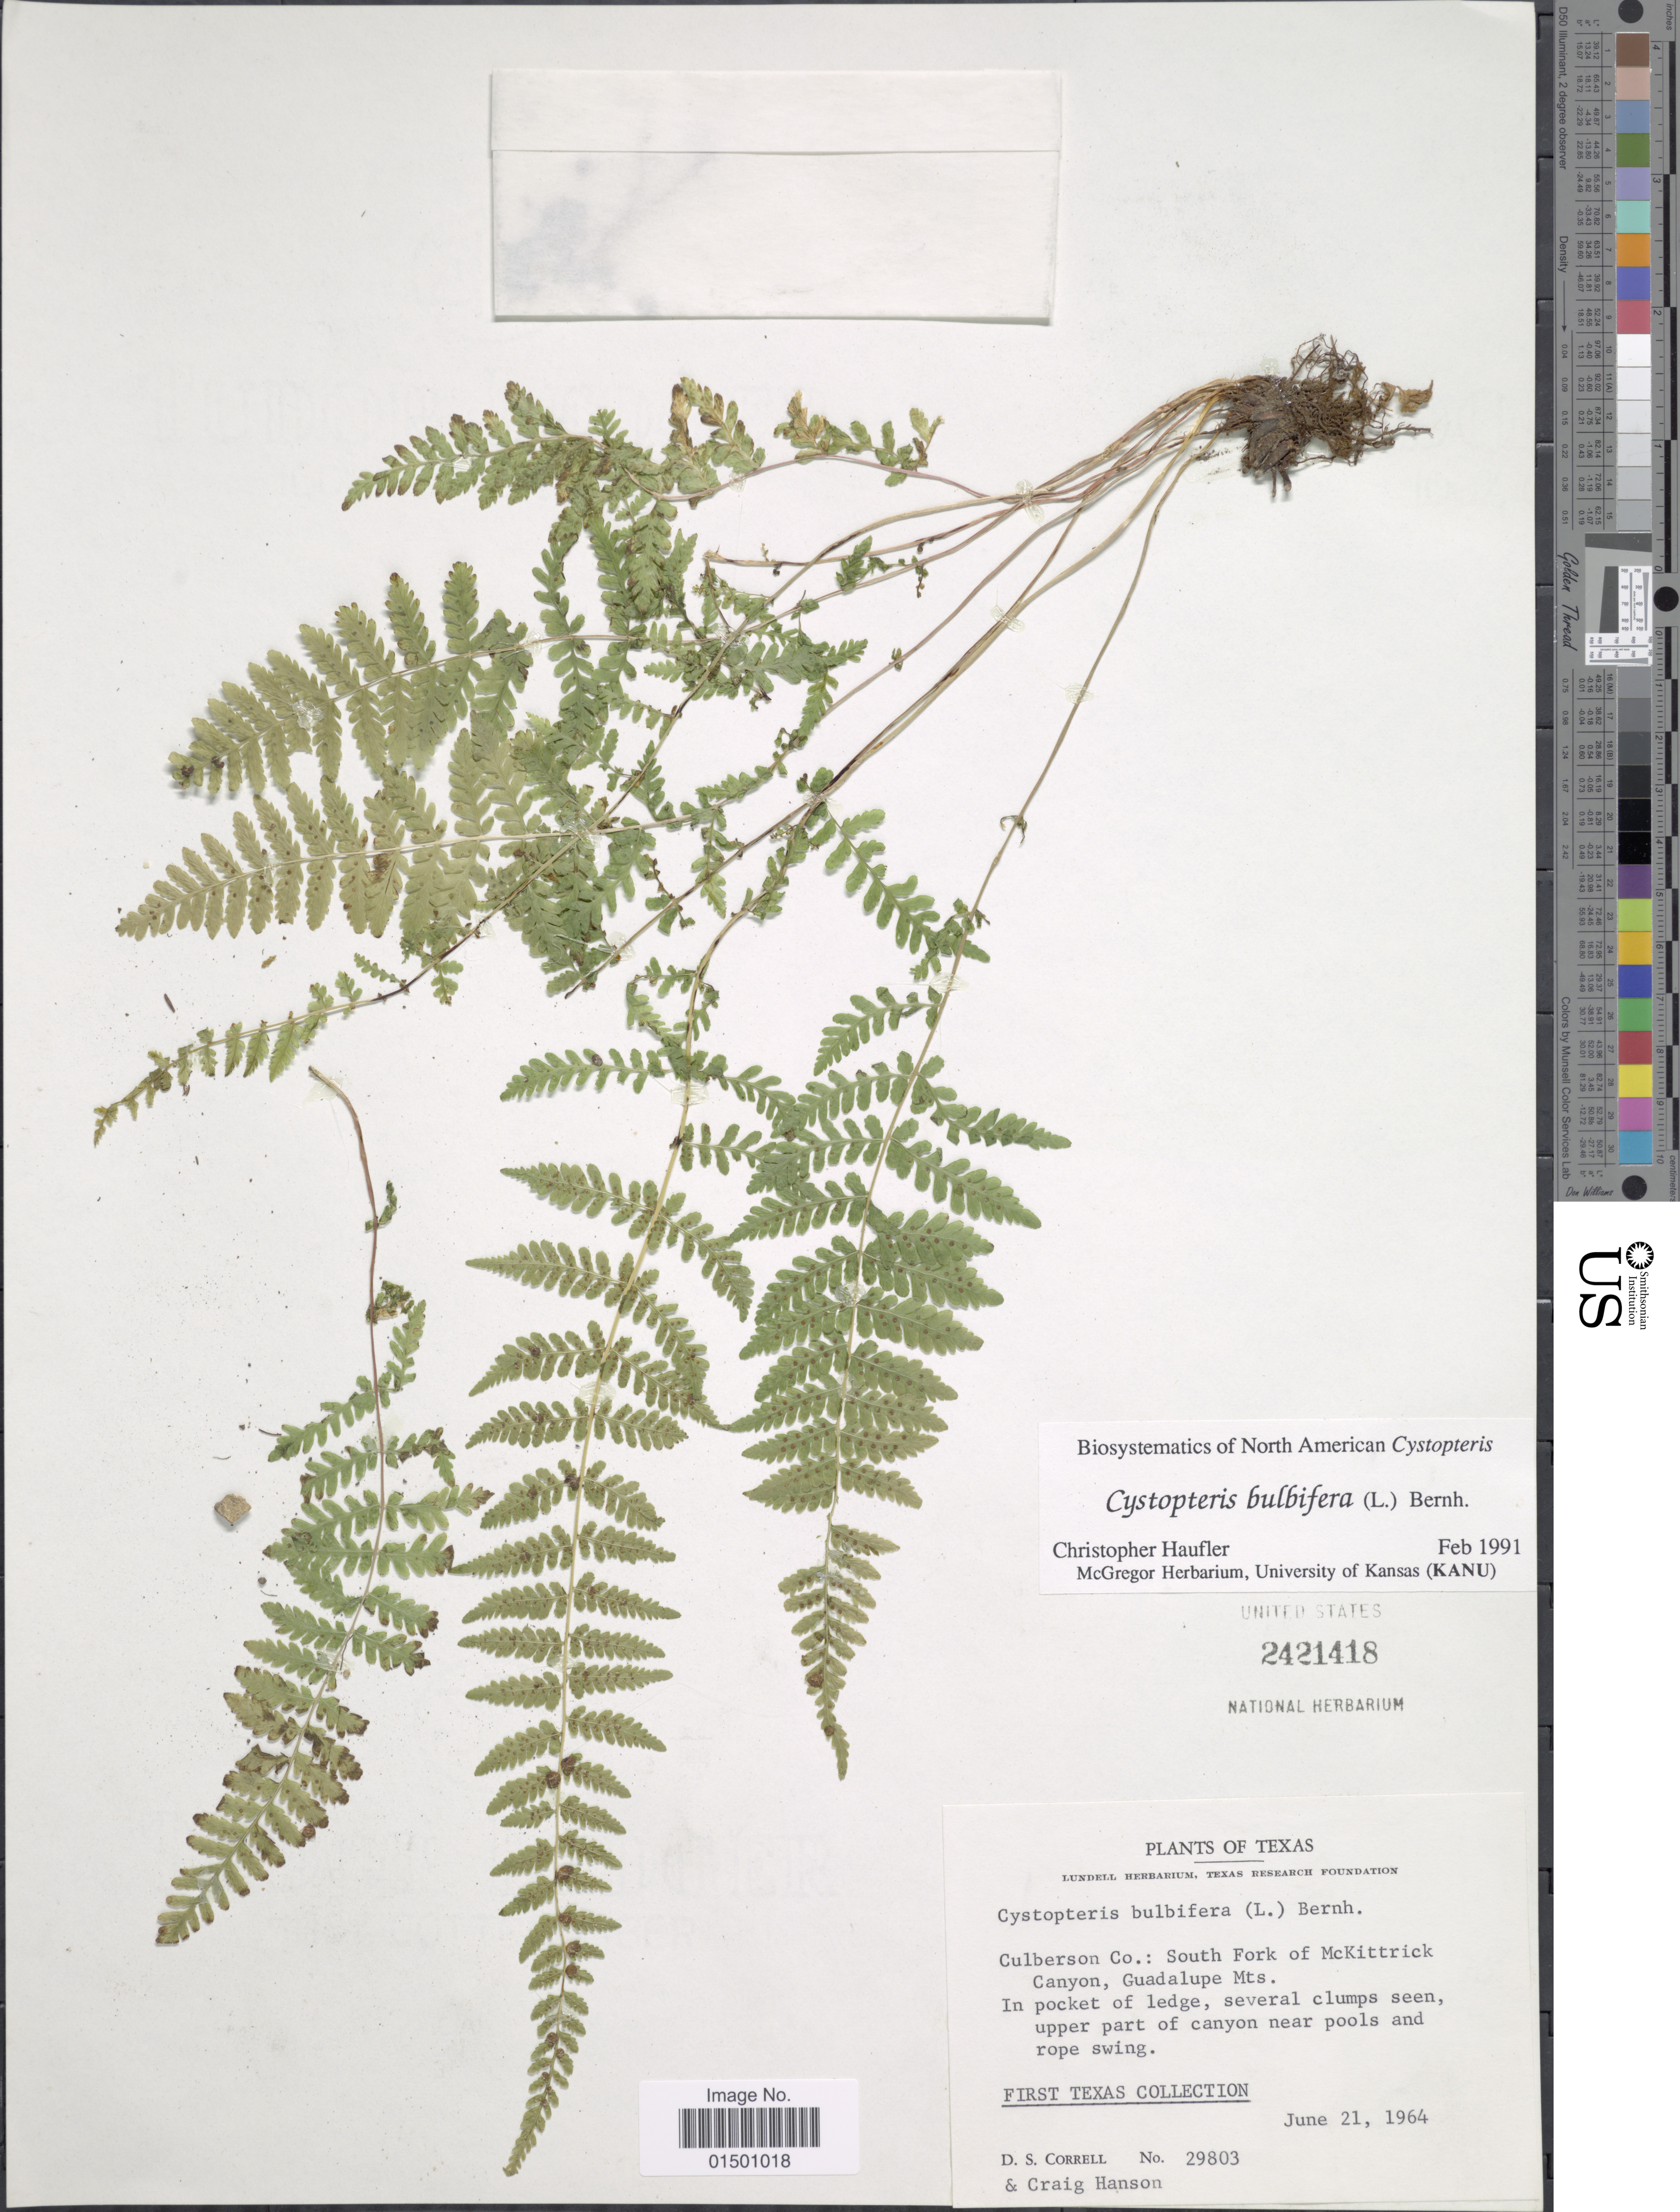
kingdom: Plantae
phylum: Tracheophyta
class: Polypodiopsida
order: Polypodiales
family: Cystopteridaceae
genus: Cystopteris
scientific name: Cystopteris bulbifera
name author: (L.) Bernh.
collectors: D. S. Correll & C. Hanson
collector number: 29803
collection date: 1964-06-21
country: United States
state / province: Texas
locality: Culberson Co.: South Fork of McKittrick canyon, Guadelupe Mts.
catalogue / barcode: US 2421418